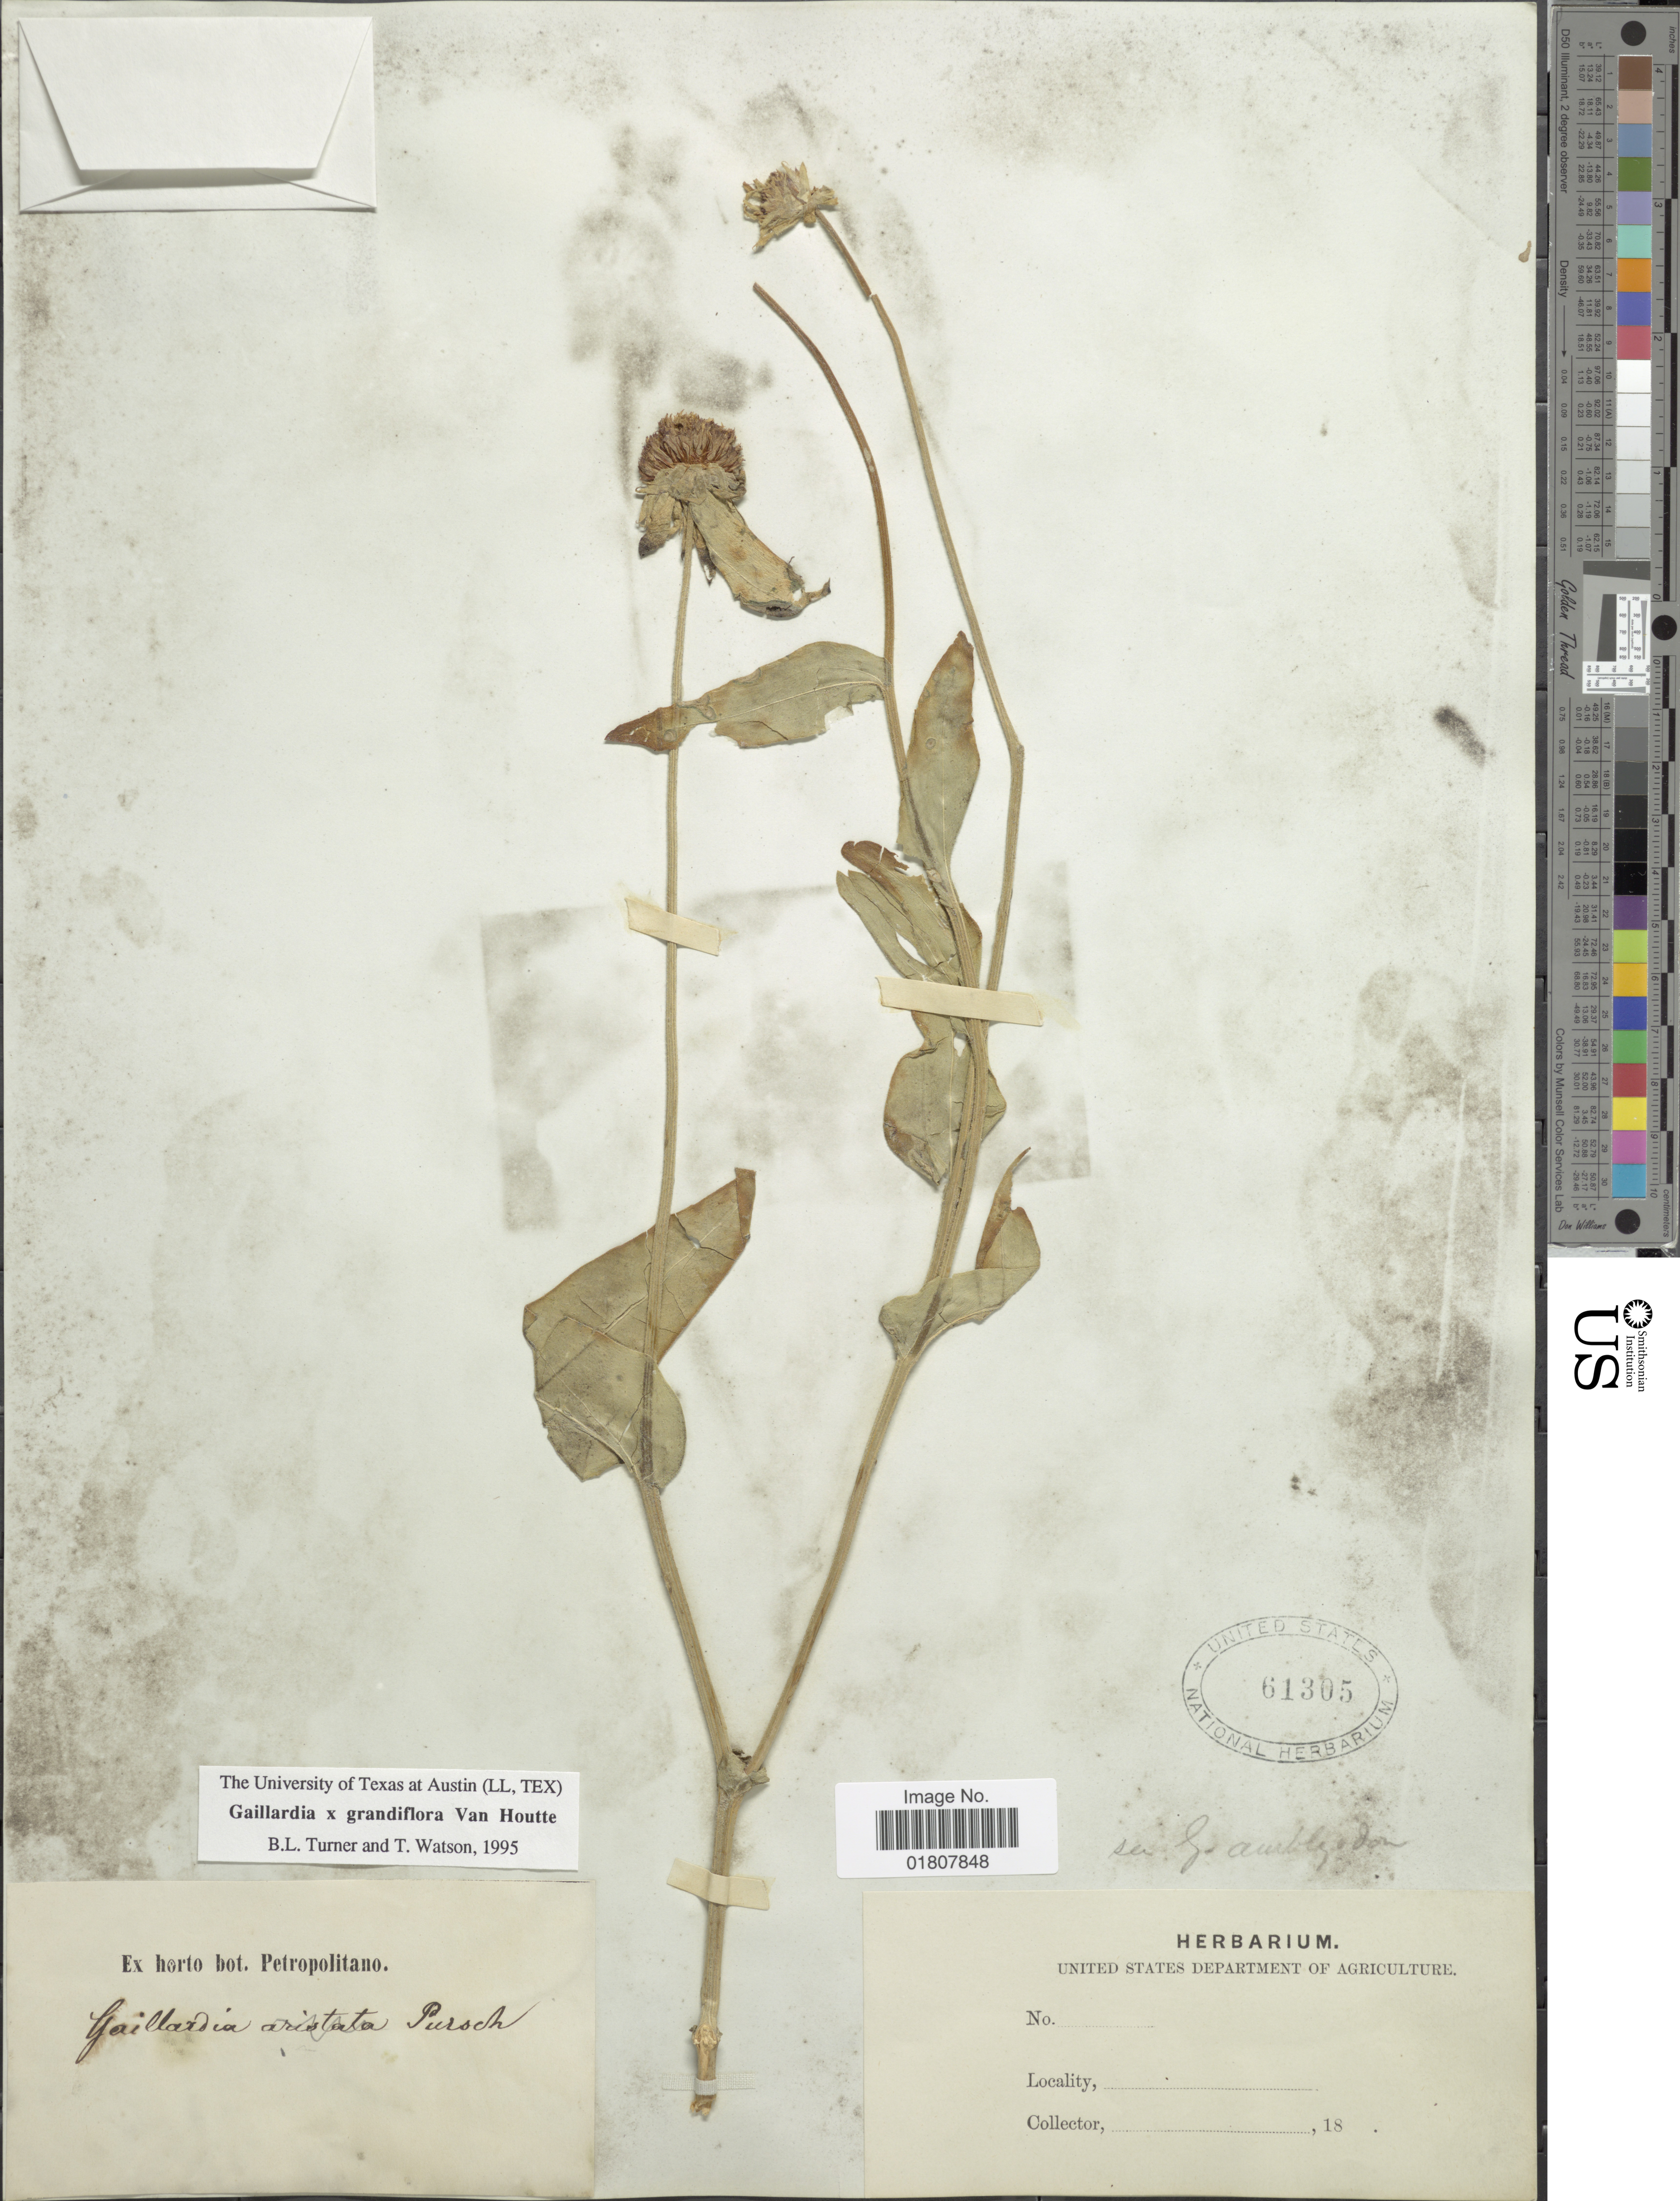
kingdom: Plantae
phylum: Tracheophyta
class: Magnoliopsida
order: Asterales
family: Asteraceae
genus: Gaillardia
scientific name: Gaillardia x grandiflora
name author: Van Houten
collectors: ex Horto Bot. Petropolitano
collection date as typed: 18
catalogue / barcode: US 61305